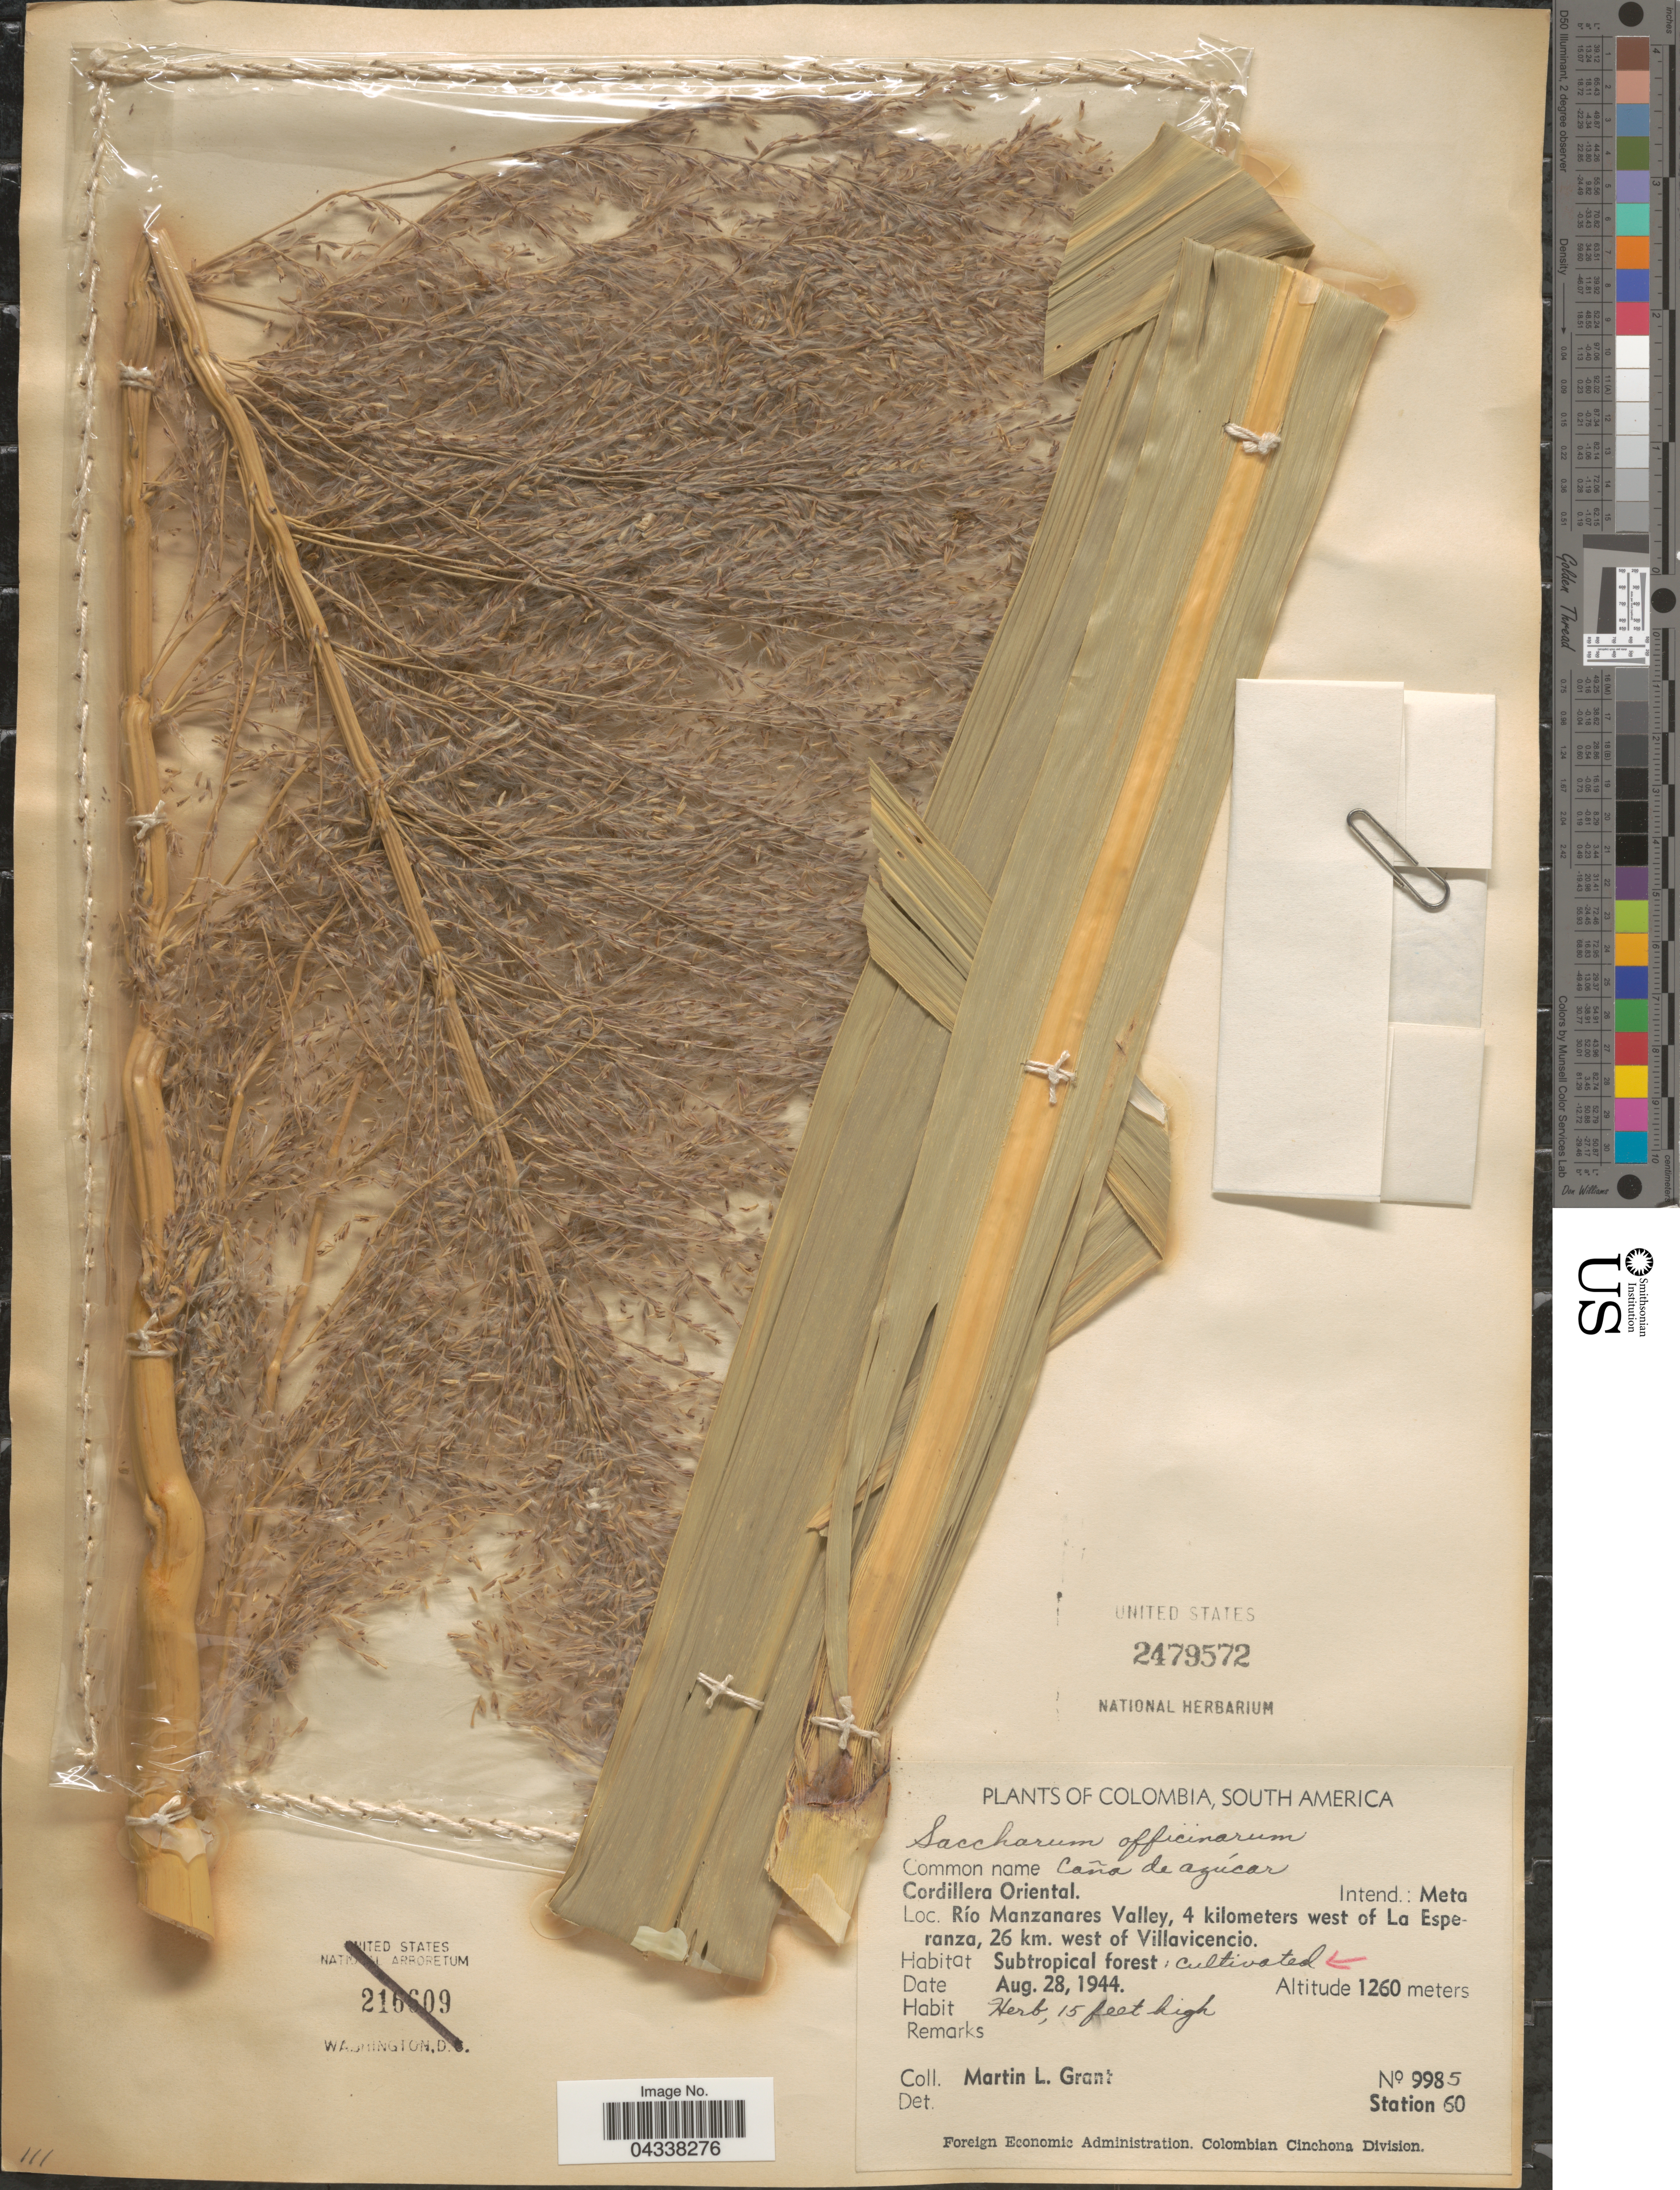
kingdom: Plantae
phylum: Tracheophyta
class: Liliopsida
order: Poales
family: Poaceae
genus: Saccharum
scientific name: Saccharum officinarum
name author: L.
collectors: M. L. Grant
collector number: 9985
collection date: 1944-08-28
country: Colombia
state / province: Meta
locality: Cordillera Oriental. Intend.: Meta. Río Manzanares Valley, 4 kilometers west of La Esperanza, 26 km. west of Villavicencio. Subtropical forest. Station 60.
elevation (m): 1260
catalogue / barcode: US 2479572